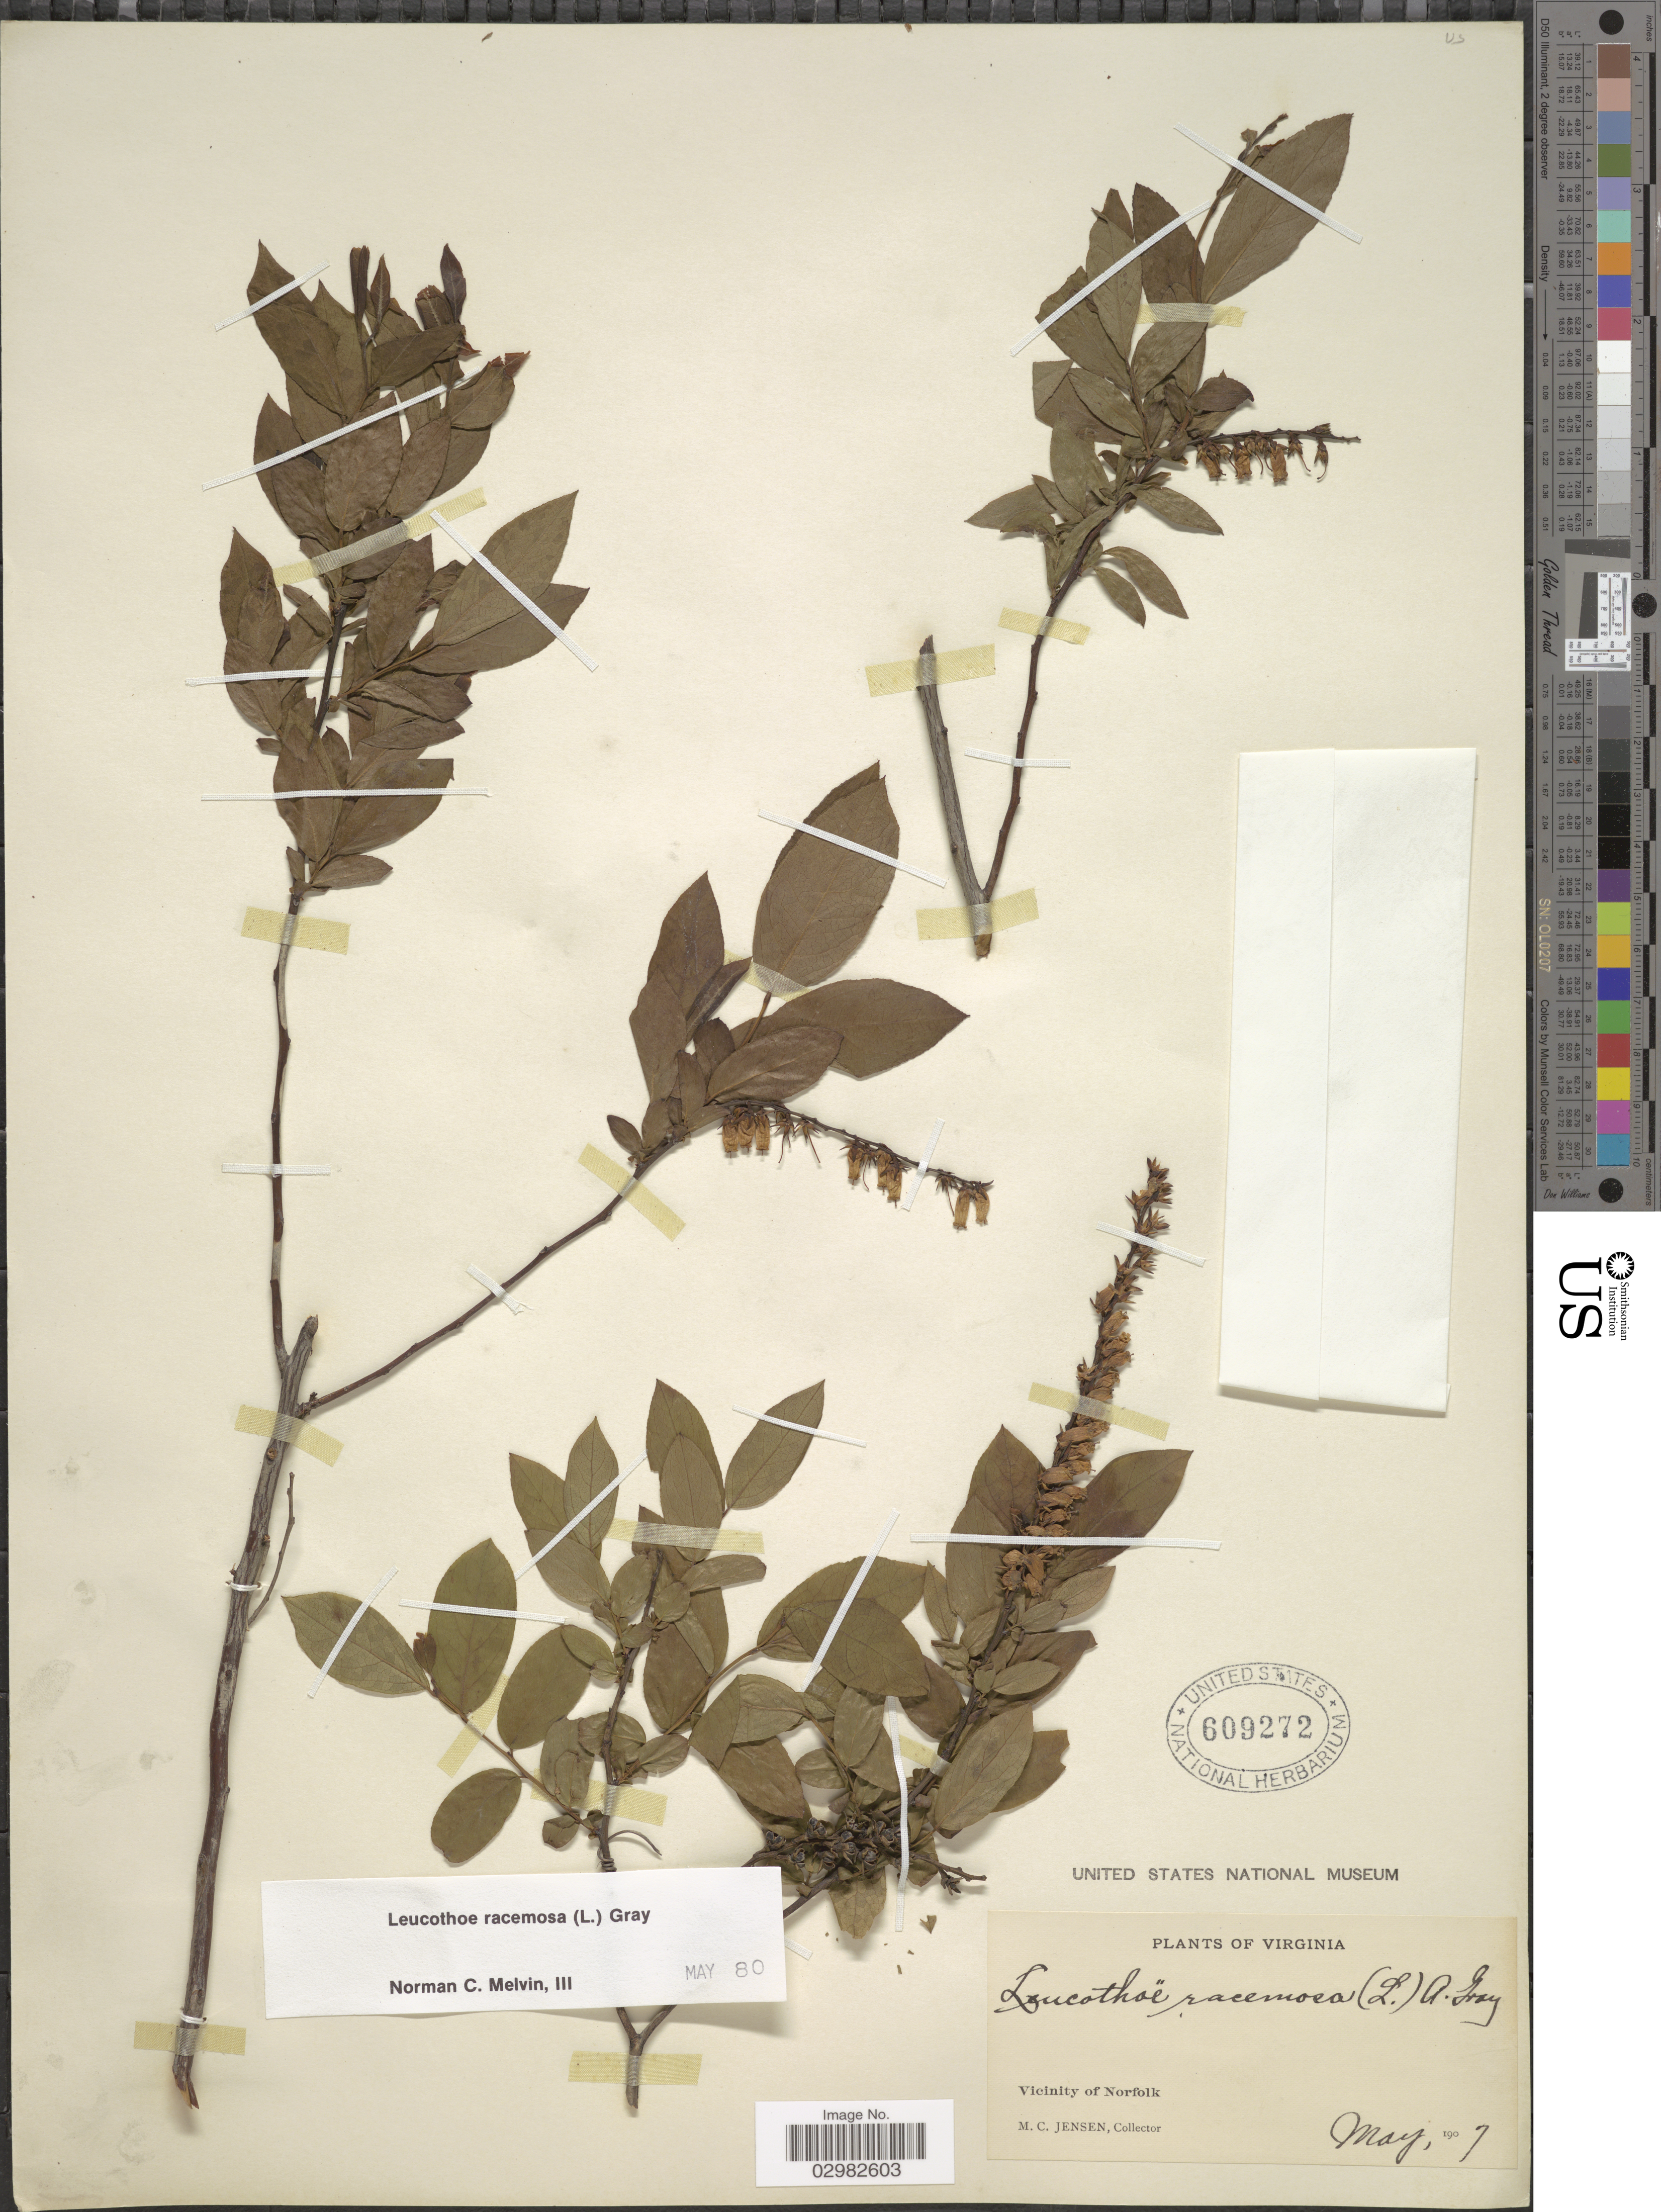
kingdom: Plantae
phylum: Tracheophyta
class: Magnoliopsida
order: Ericales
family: Ericaceae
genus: Leucothoe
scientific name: Leucothoë racemosa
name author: (L.) A. Gray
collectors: M. C. Jensen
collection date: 1907-05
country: United States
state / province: Virginia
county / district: City of Norfolk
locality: Vicinity of Norfolk.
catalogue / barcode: US 609272